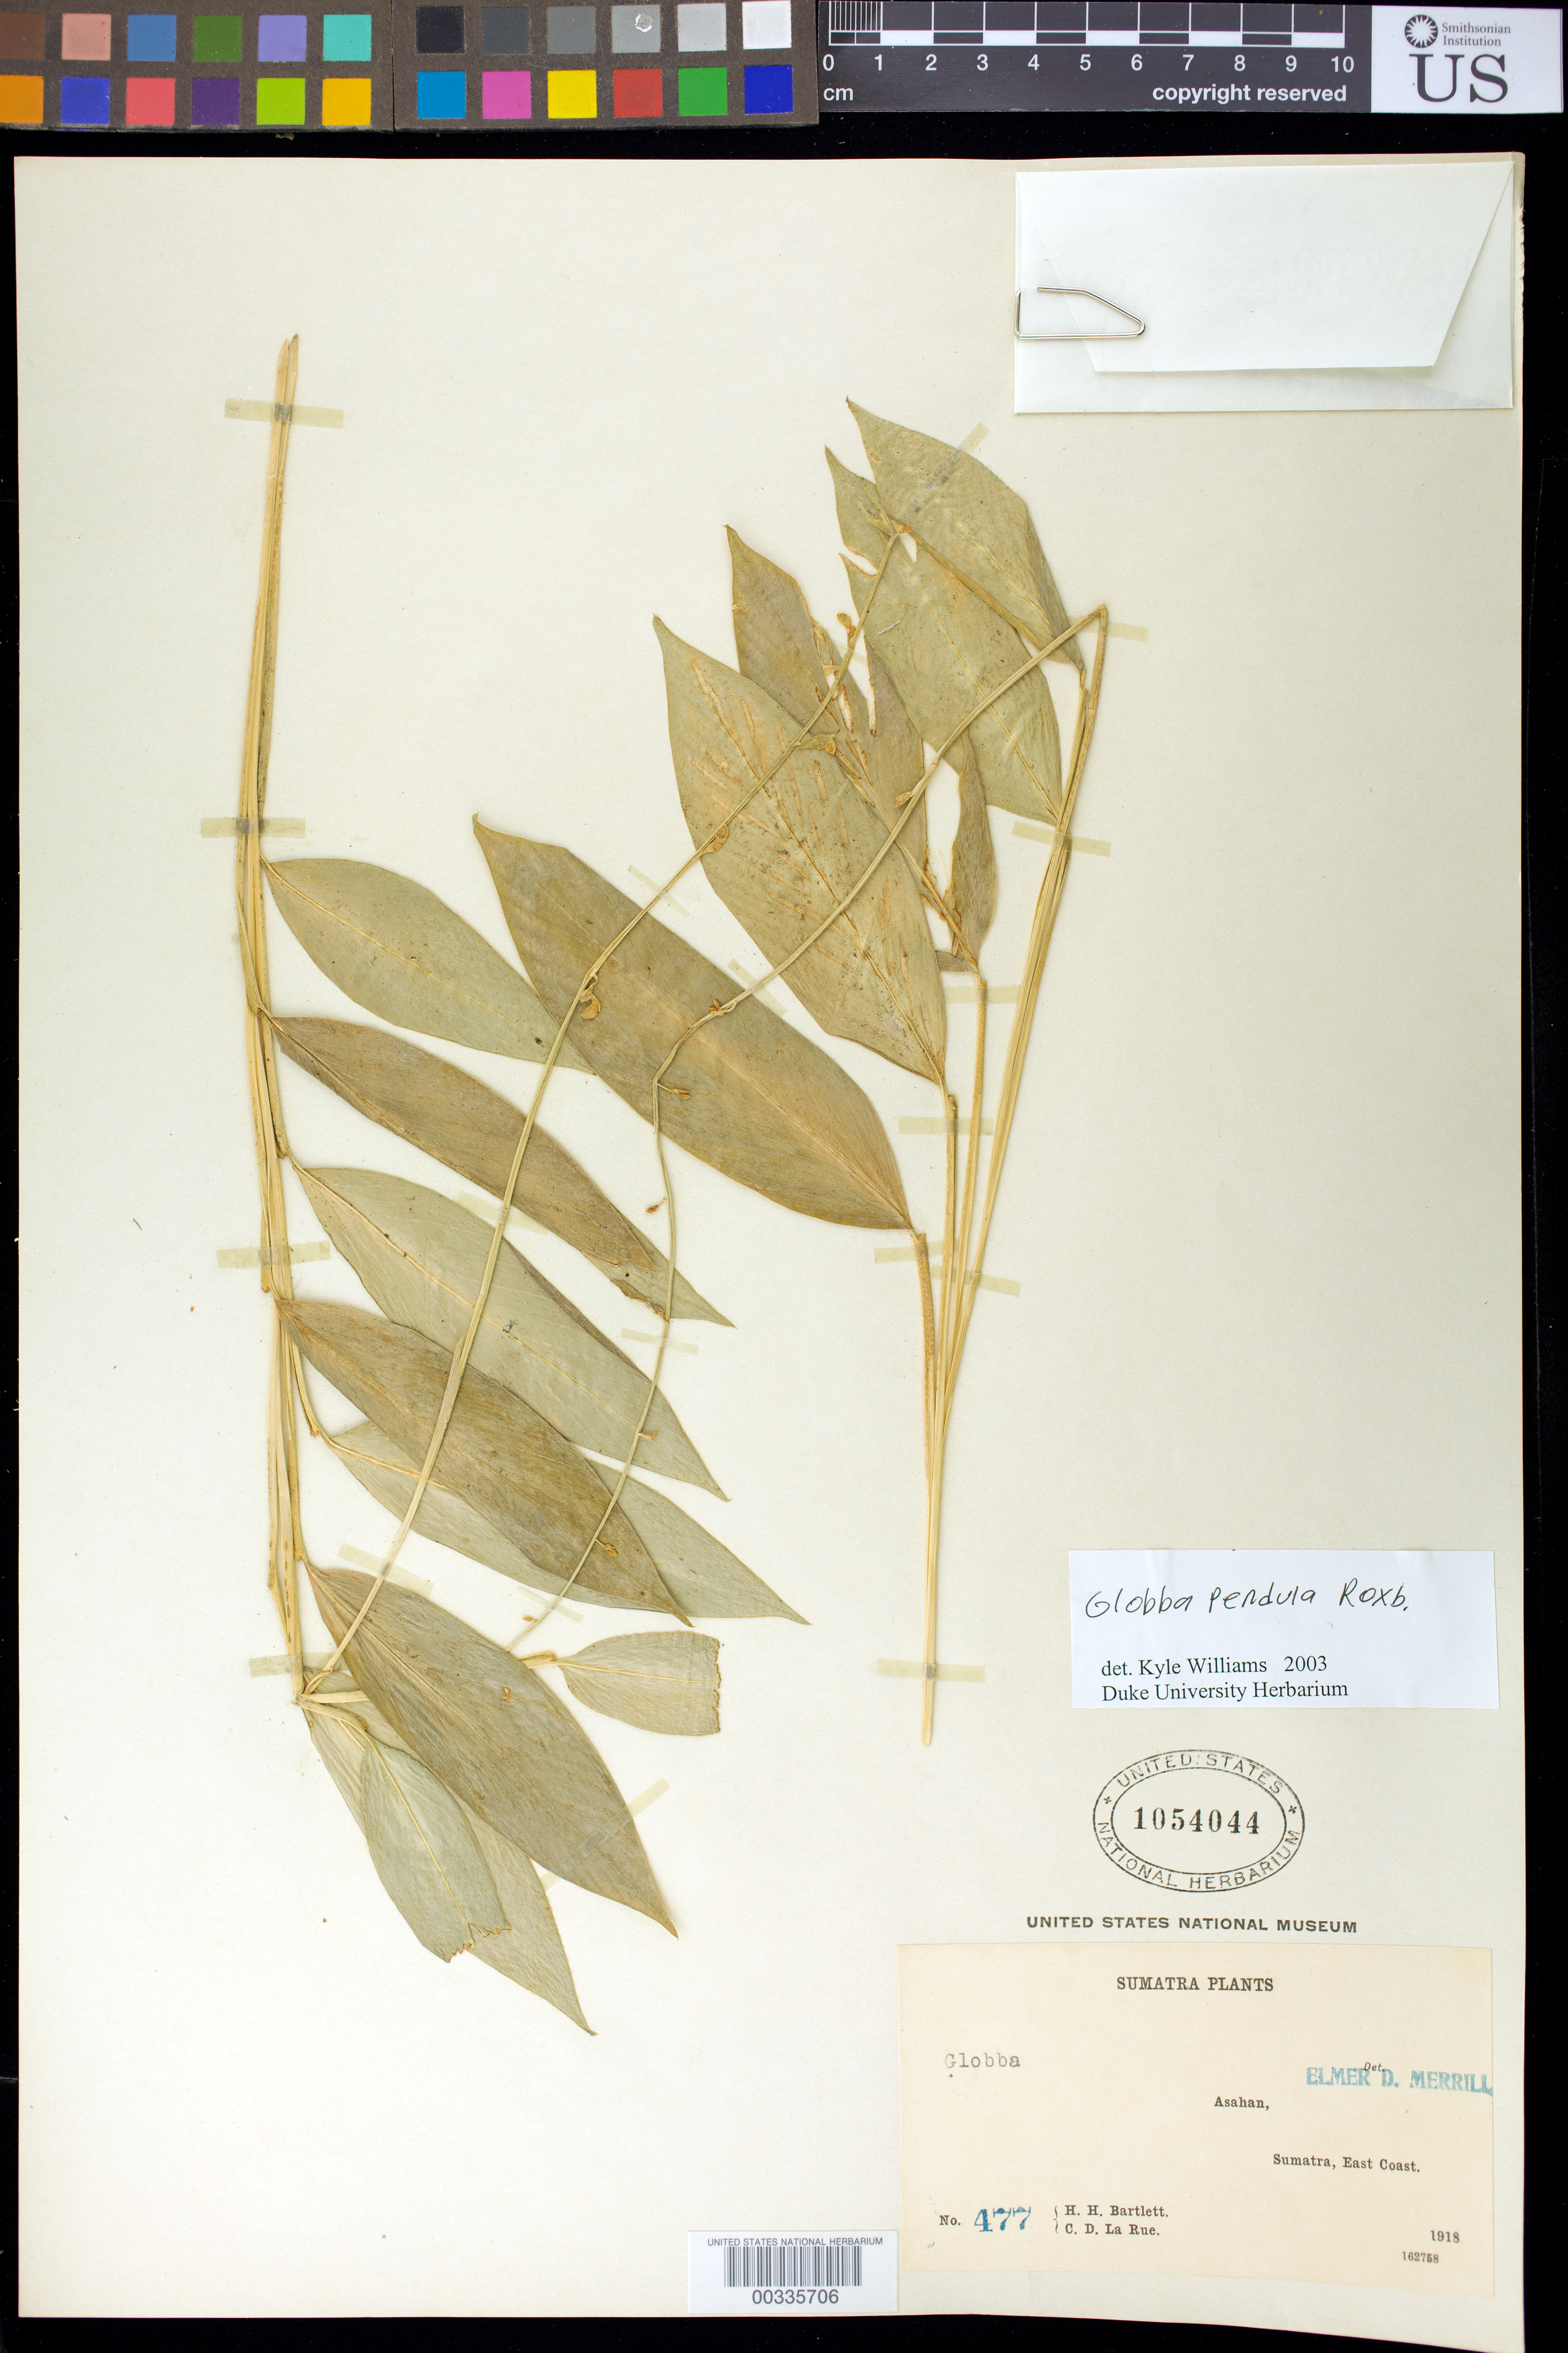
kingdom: Plantae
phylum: Tracheophyta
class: Liliopsida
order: Zingiberales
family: Zingiberaceae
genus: Globba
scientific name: Globba pendula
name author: Roxb.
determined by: Williams, K. J.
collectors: H. H. Bartlett & C. La Rue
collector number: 477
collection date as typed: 1918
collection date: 1918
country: Indonesia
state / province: Sumatra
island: Sumatra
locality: Asahan, Sumatra, east coast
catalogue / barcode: US 1054044